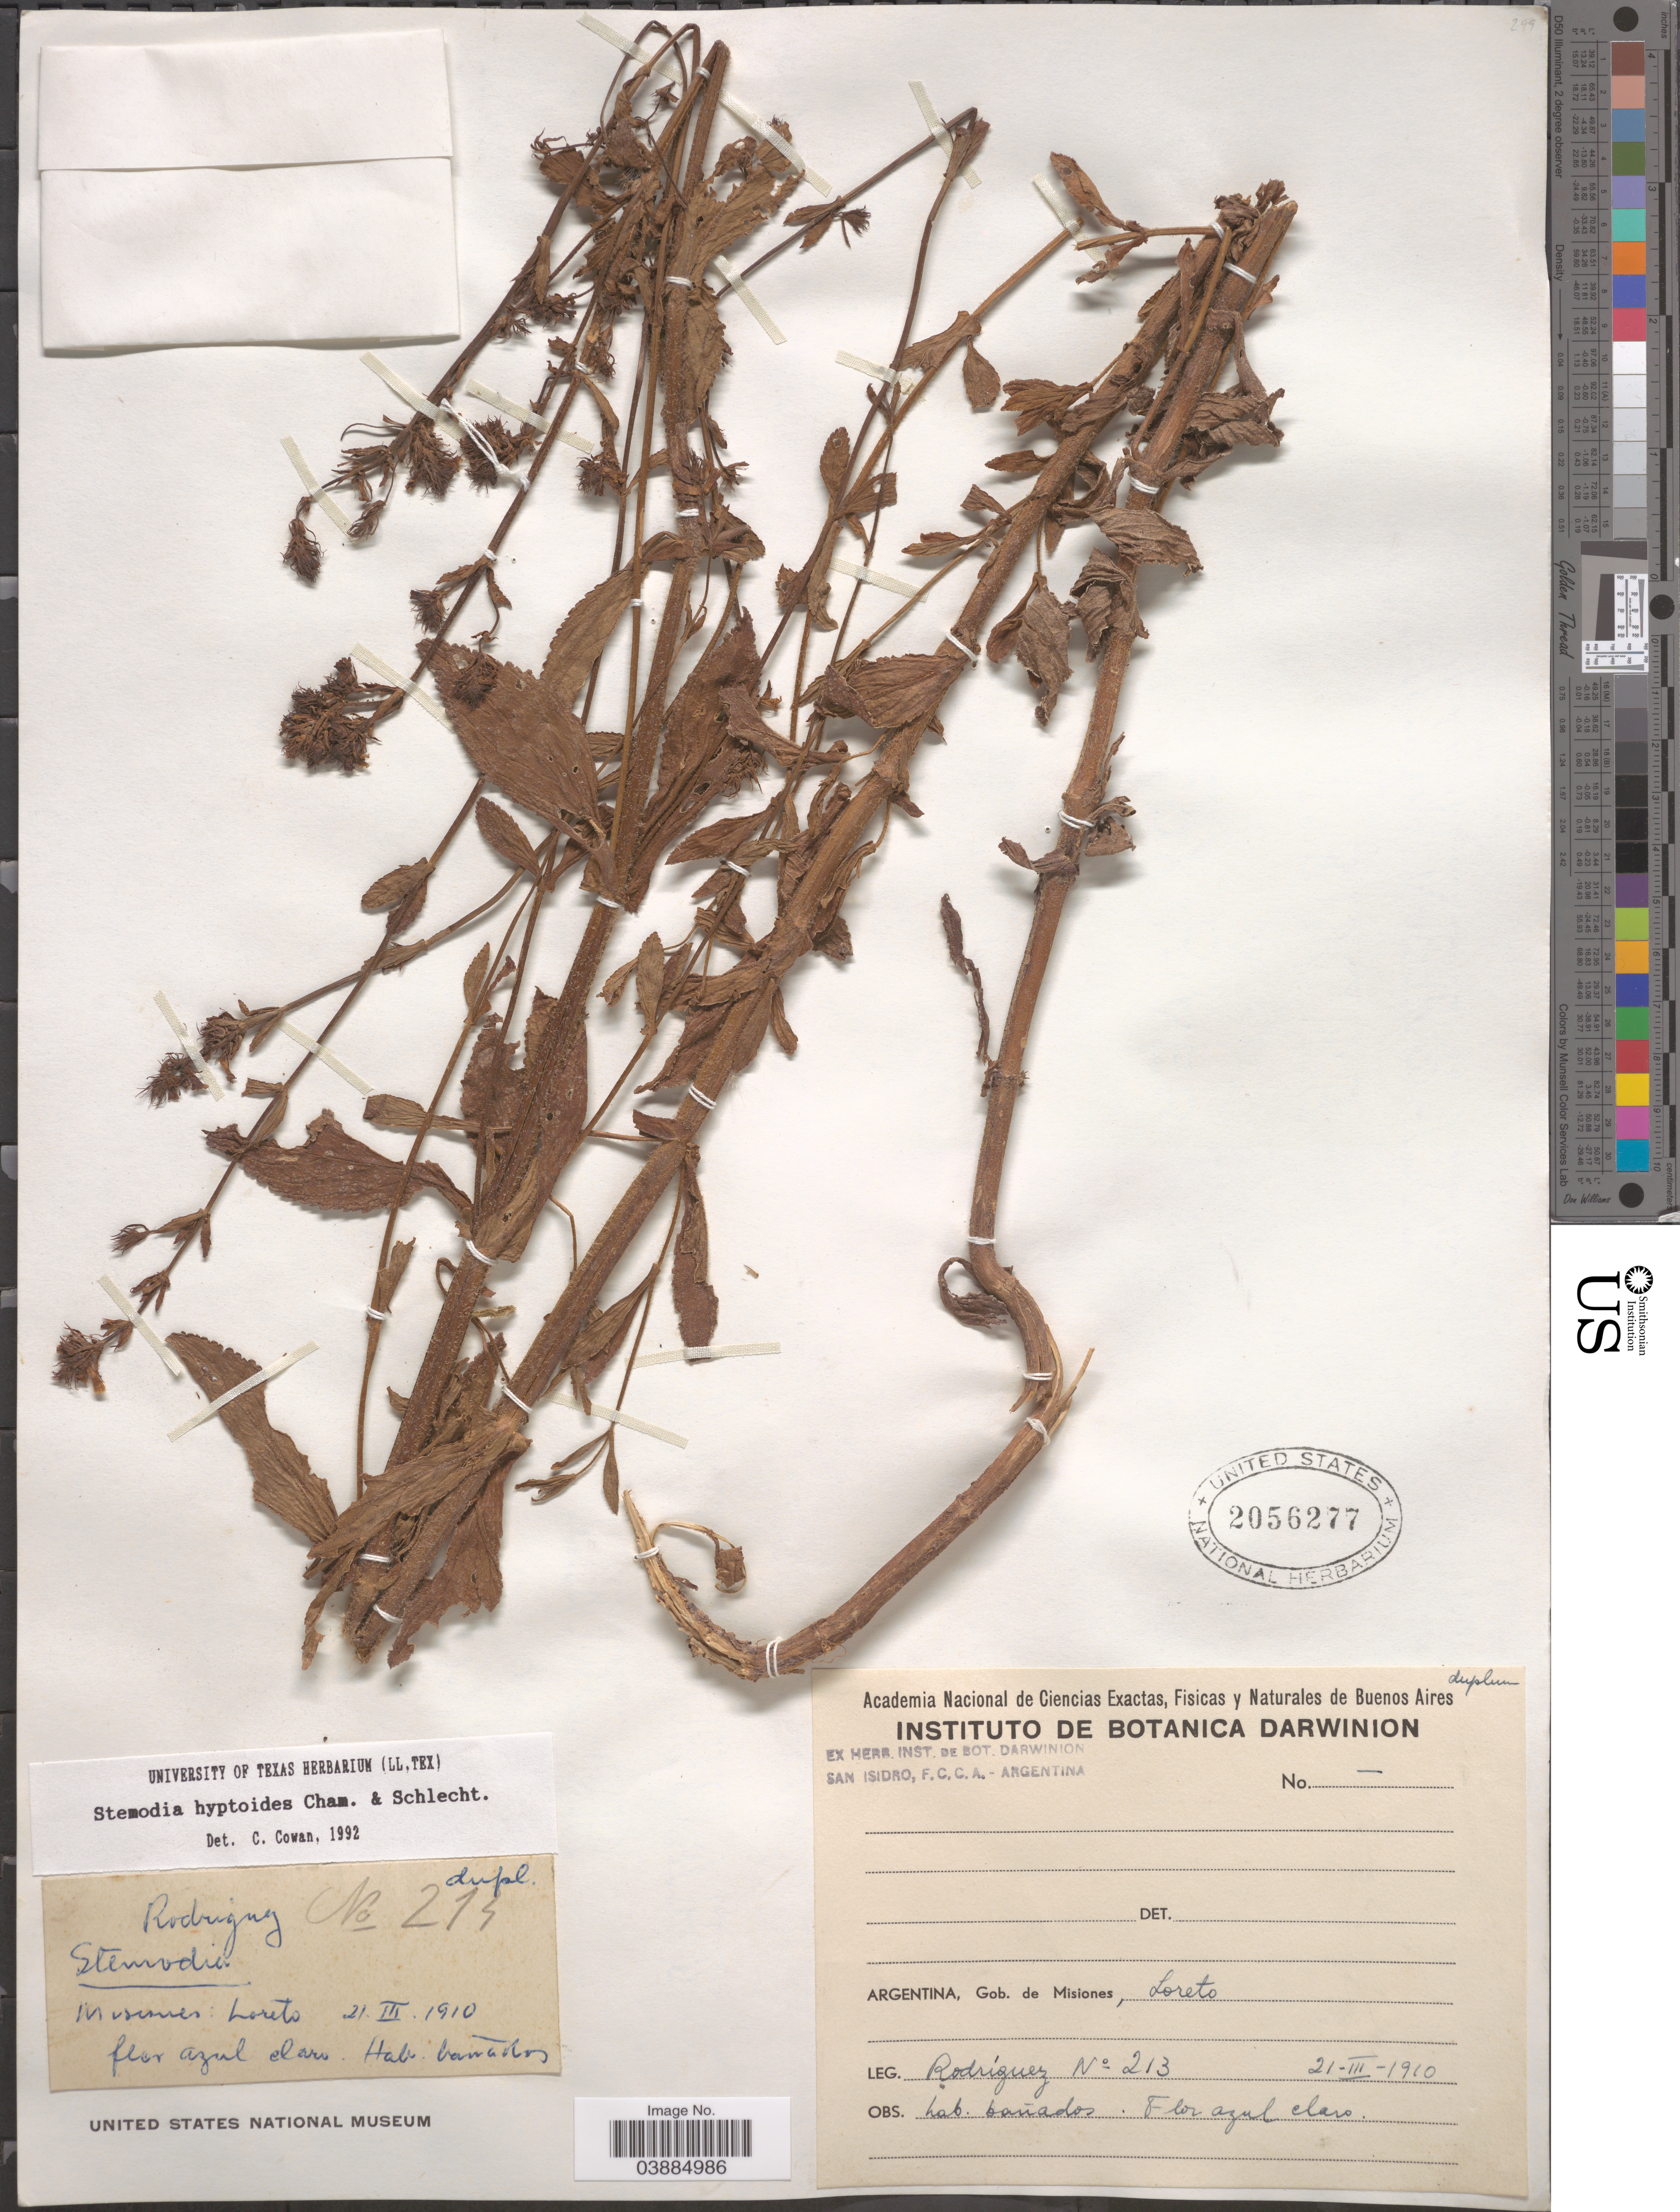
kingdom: Plantae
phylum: Tracheophyta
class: Magnoliopsida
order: Lamiales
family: Plantaginaceae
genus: Stemodia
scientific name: Stemodia hyptoides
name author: Cham. & Schltdl.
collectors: Rodriguez, --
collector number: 213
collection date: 1910-03-21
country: Argentina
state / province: Misiones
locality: Gob. de Misiones, Loreto.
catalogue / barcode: US 2056277